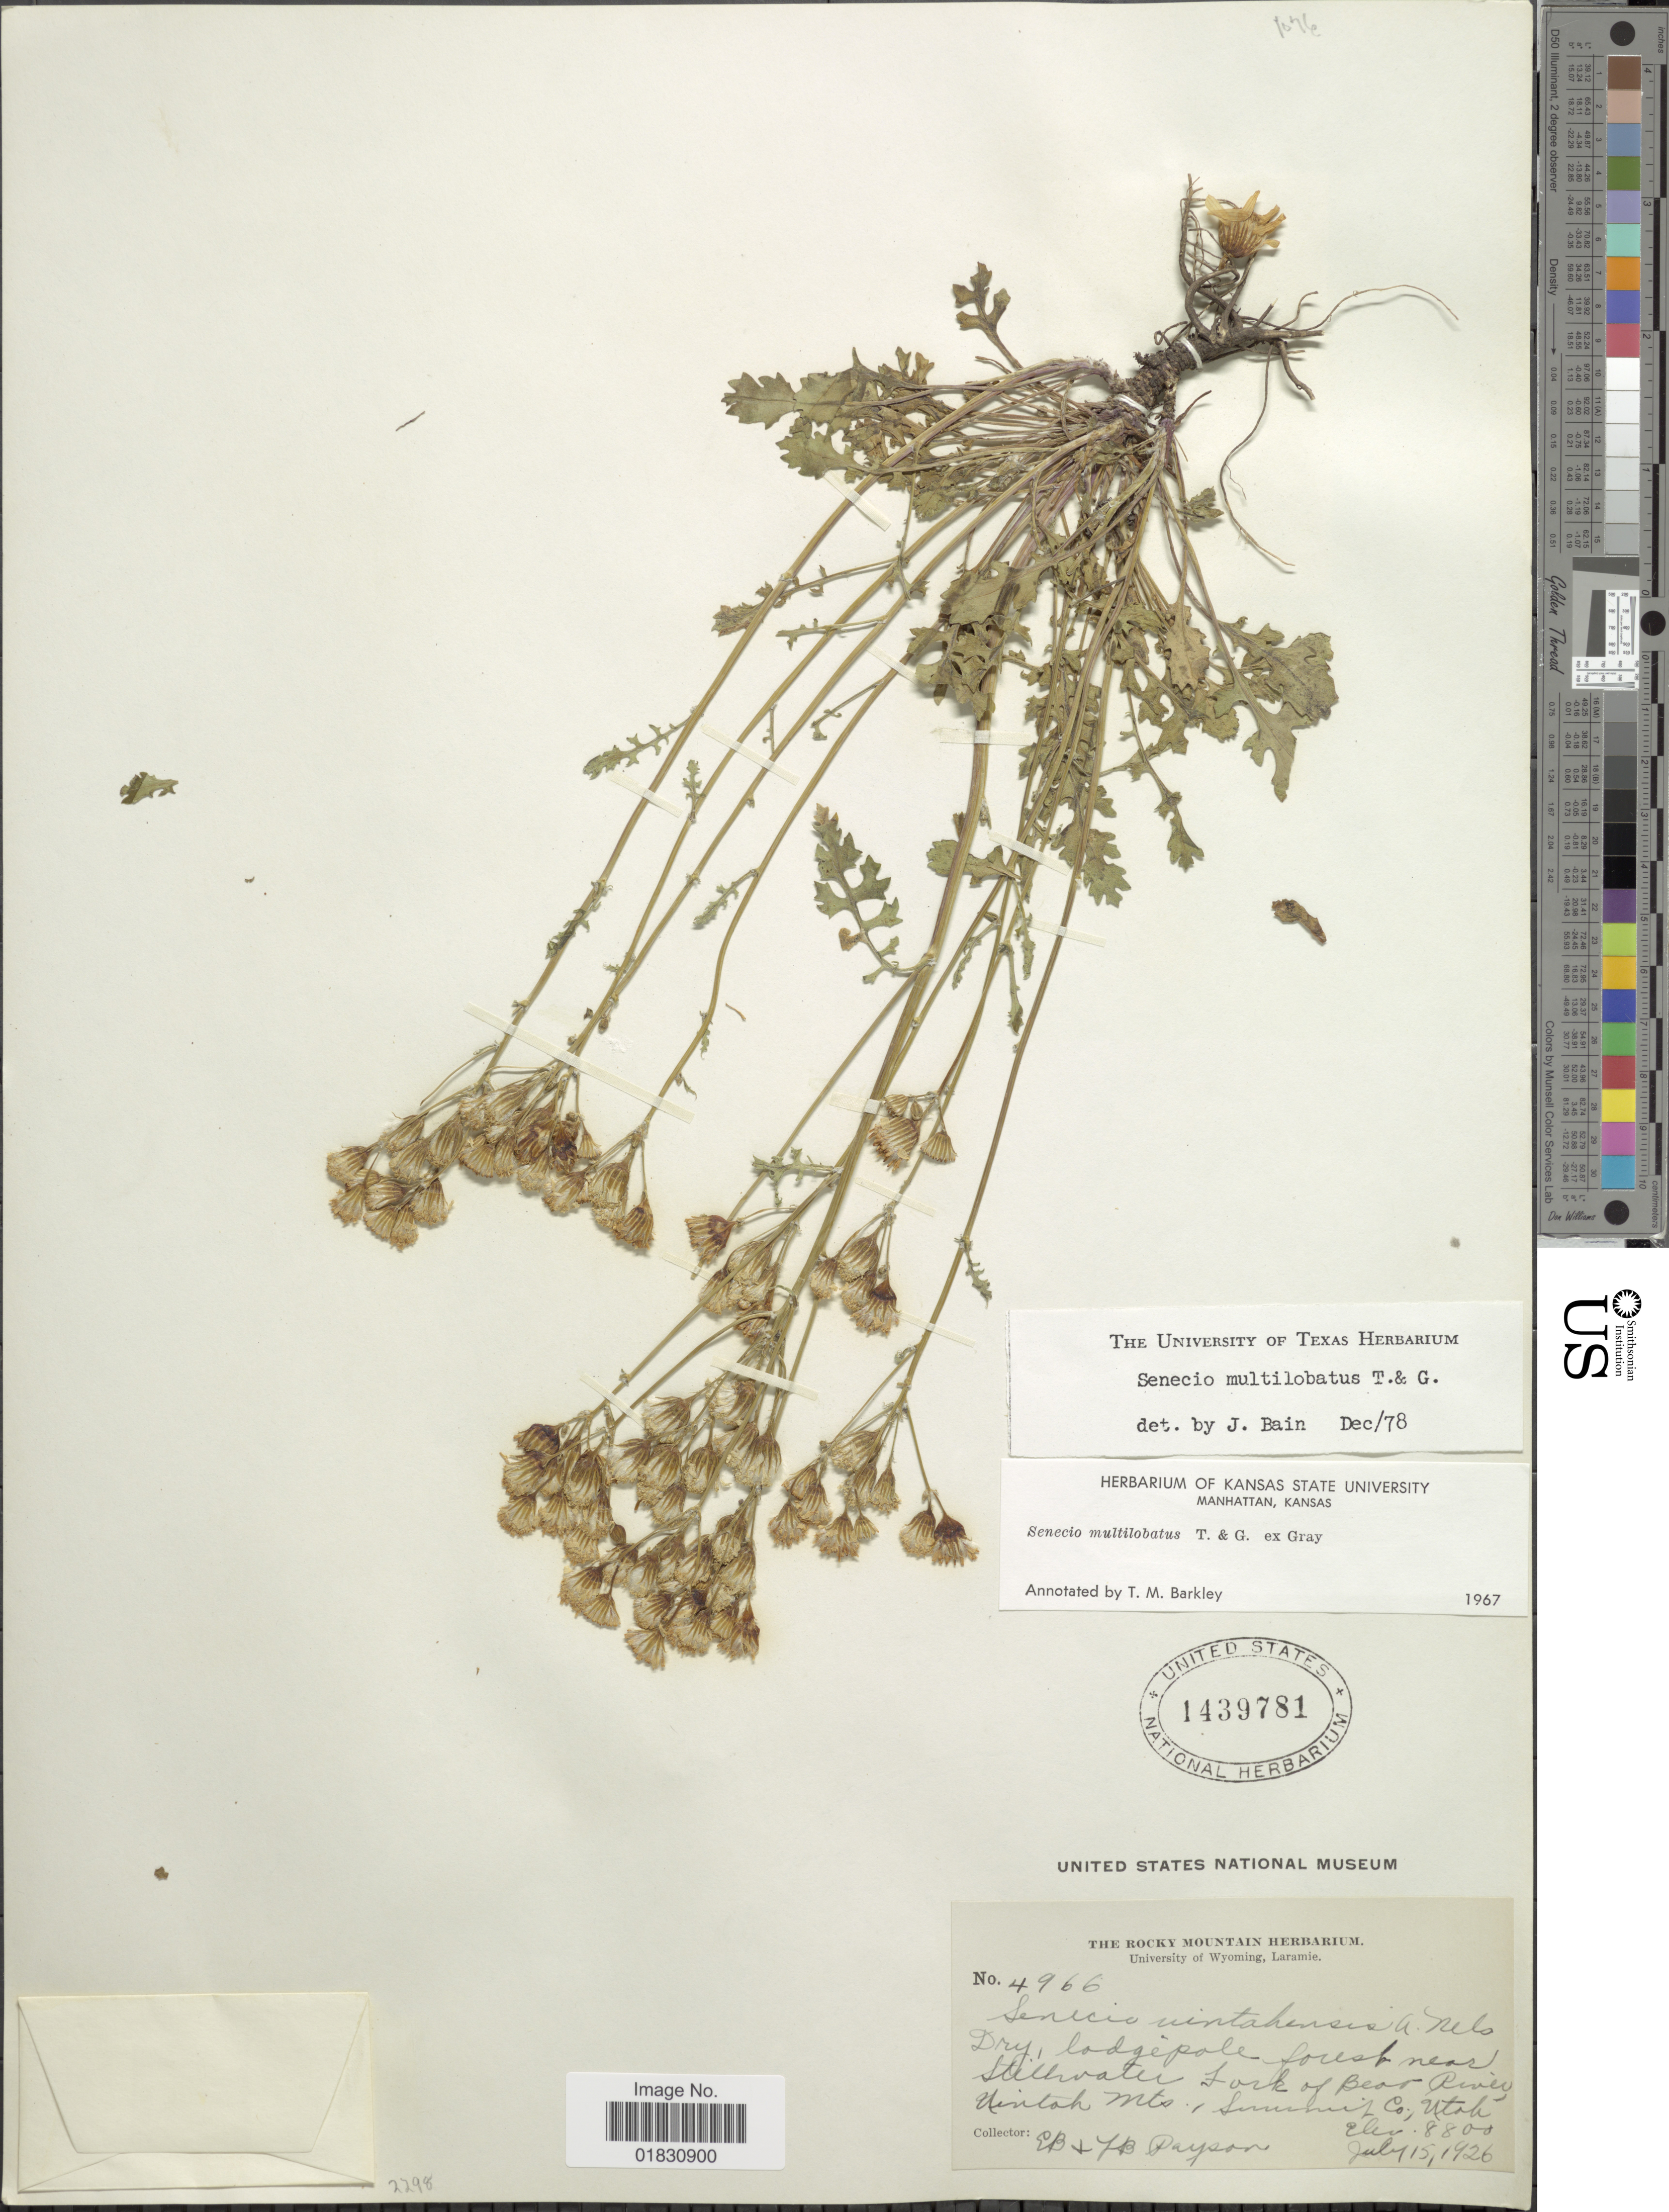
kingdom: Plantae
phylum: Tracheophyta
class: Magnoliopsida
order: Asterales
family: Asteraceae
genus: Packera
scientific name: Packera multilobata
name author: (Torr. & A. Gray) W.A. Weber & Á. Löve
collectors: E. B. Payson & L. Payson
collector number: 4966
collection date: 1926-07-15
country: United States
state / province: Utah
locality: Stillwater Fork of Bear River, Uintah Mts., Summit Co., Utah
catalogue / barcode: US 1439781